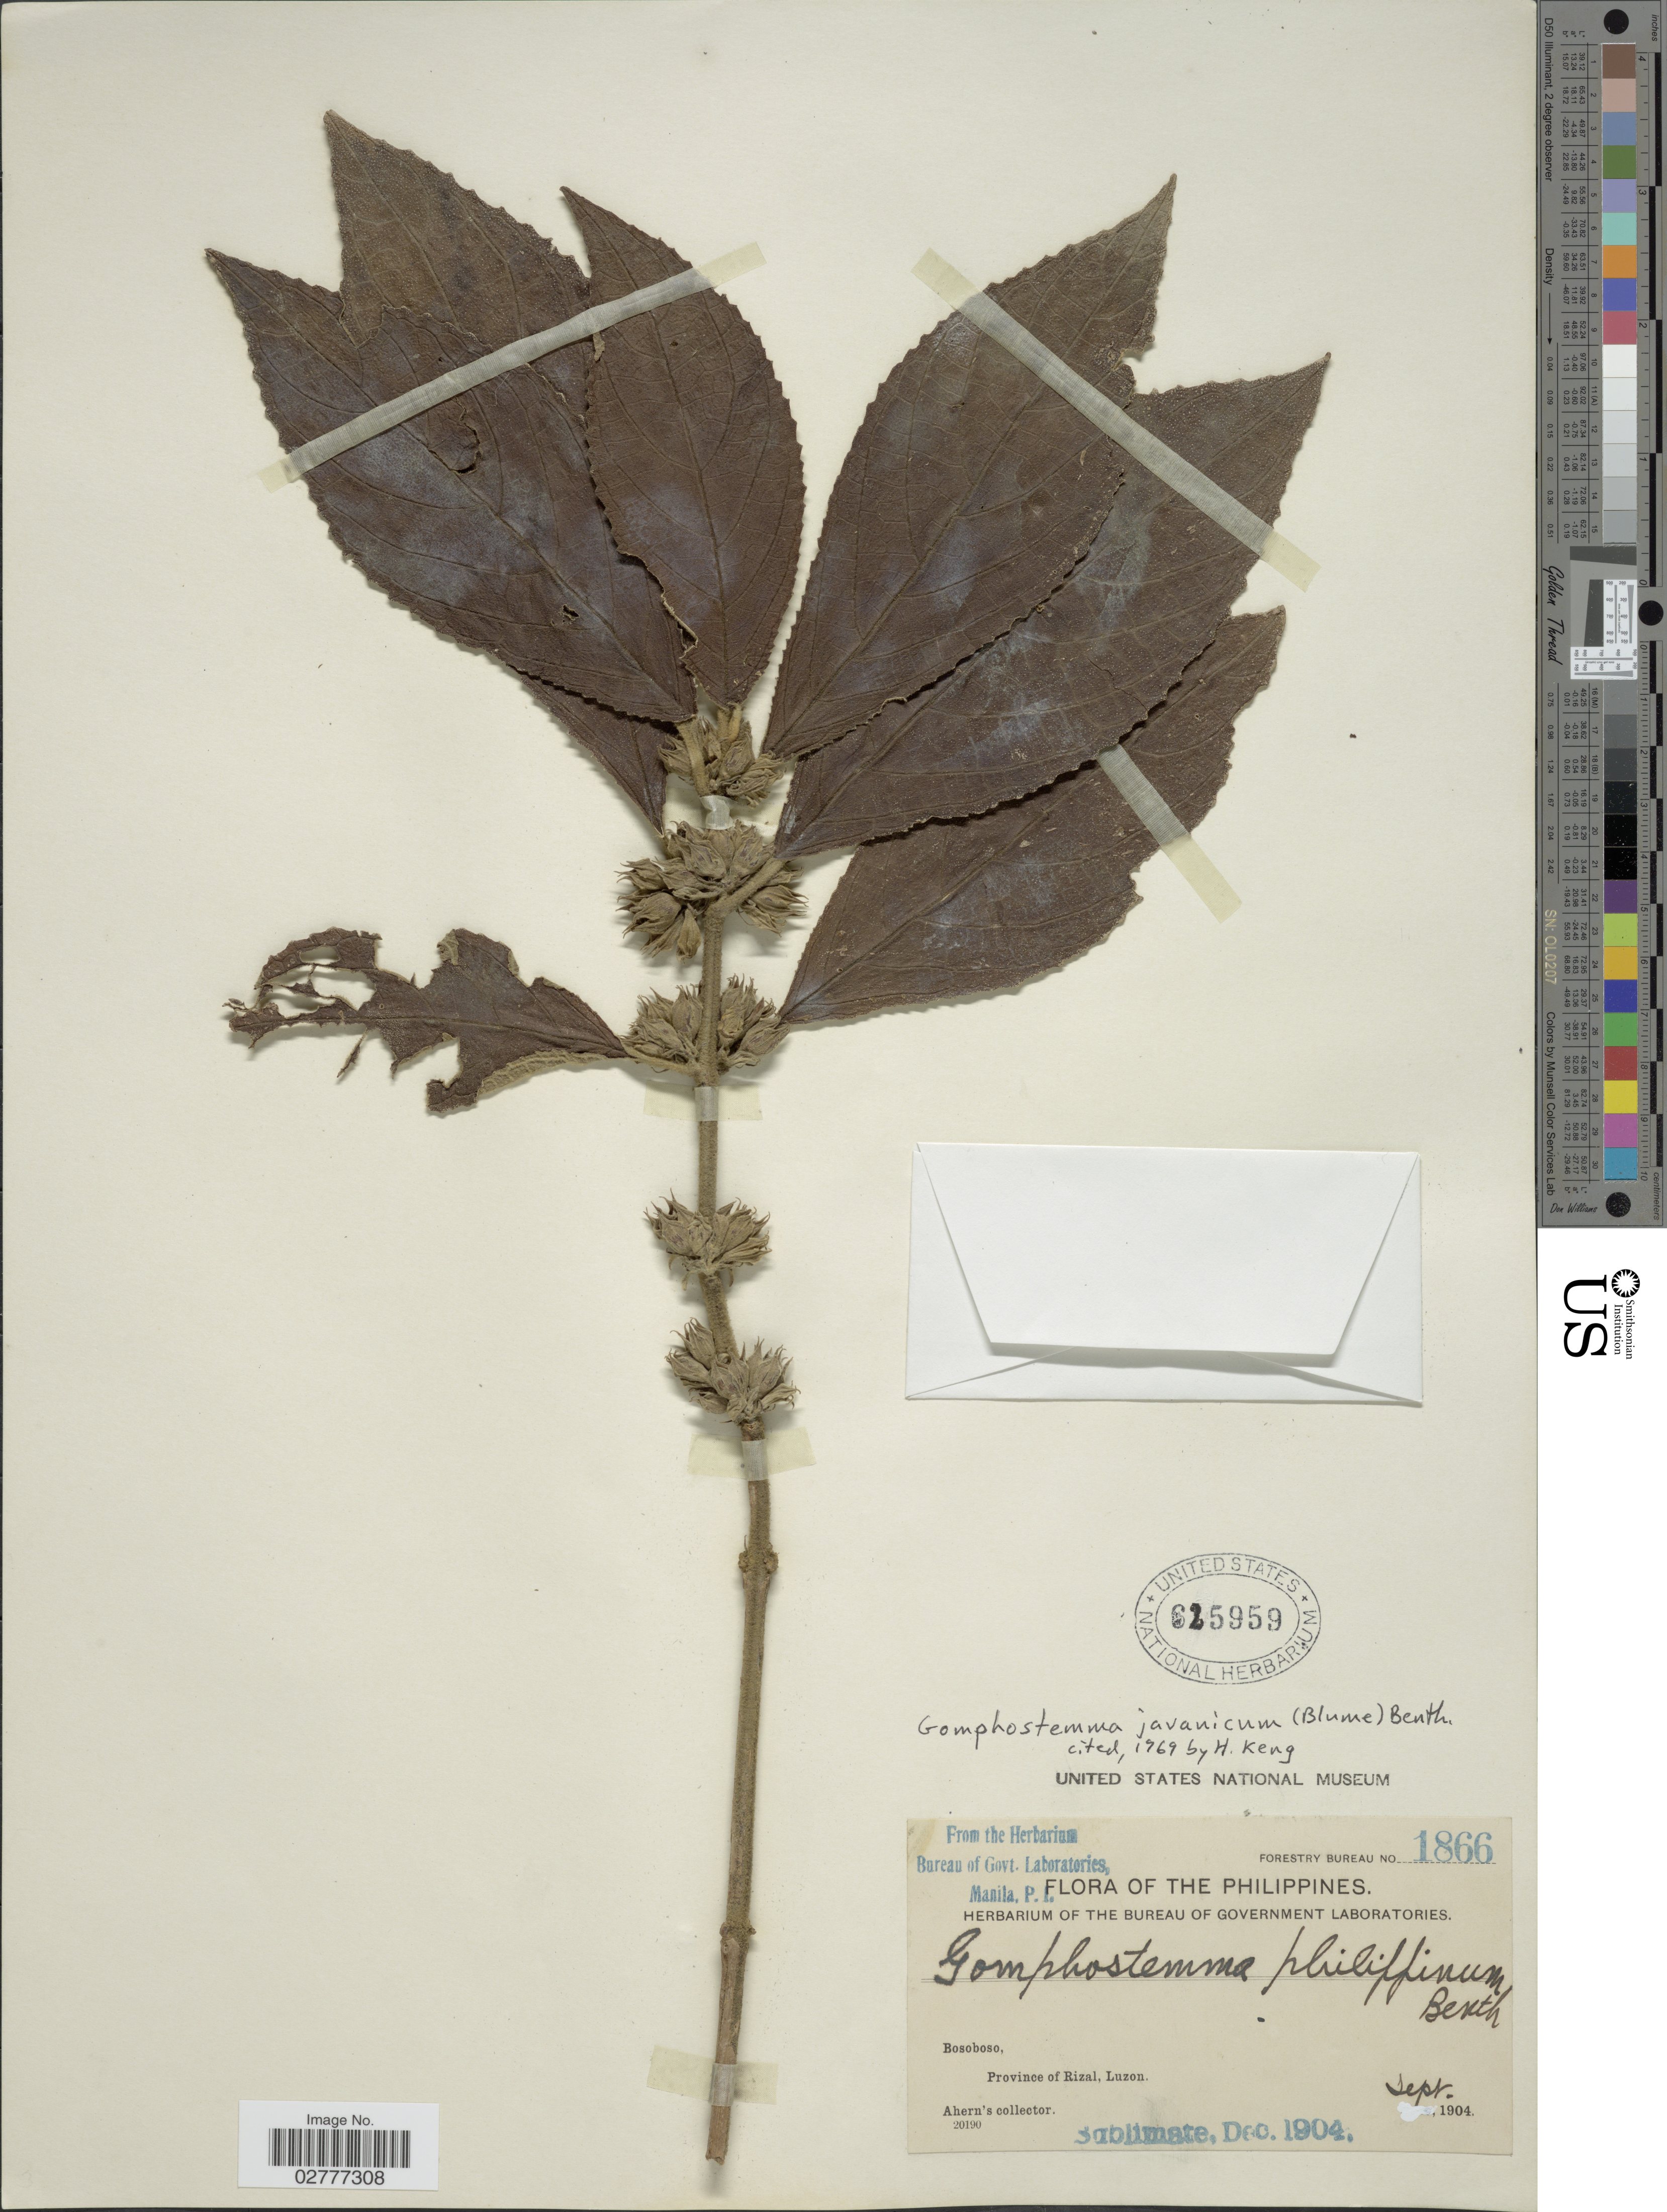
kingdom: Plantae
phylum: Tracheophyta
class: Magnoliopsida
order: Lamiales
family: Lamiaceae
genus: Gomphostemma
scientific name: Gomphostemma javanicum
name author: (Blume) Benth.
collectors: Ahern's collector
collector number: Forestry Bureau 1866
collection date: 1904-09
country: Philippines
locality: Bosoboso, Province of Rizal, Luzon.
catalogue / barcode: US 625959